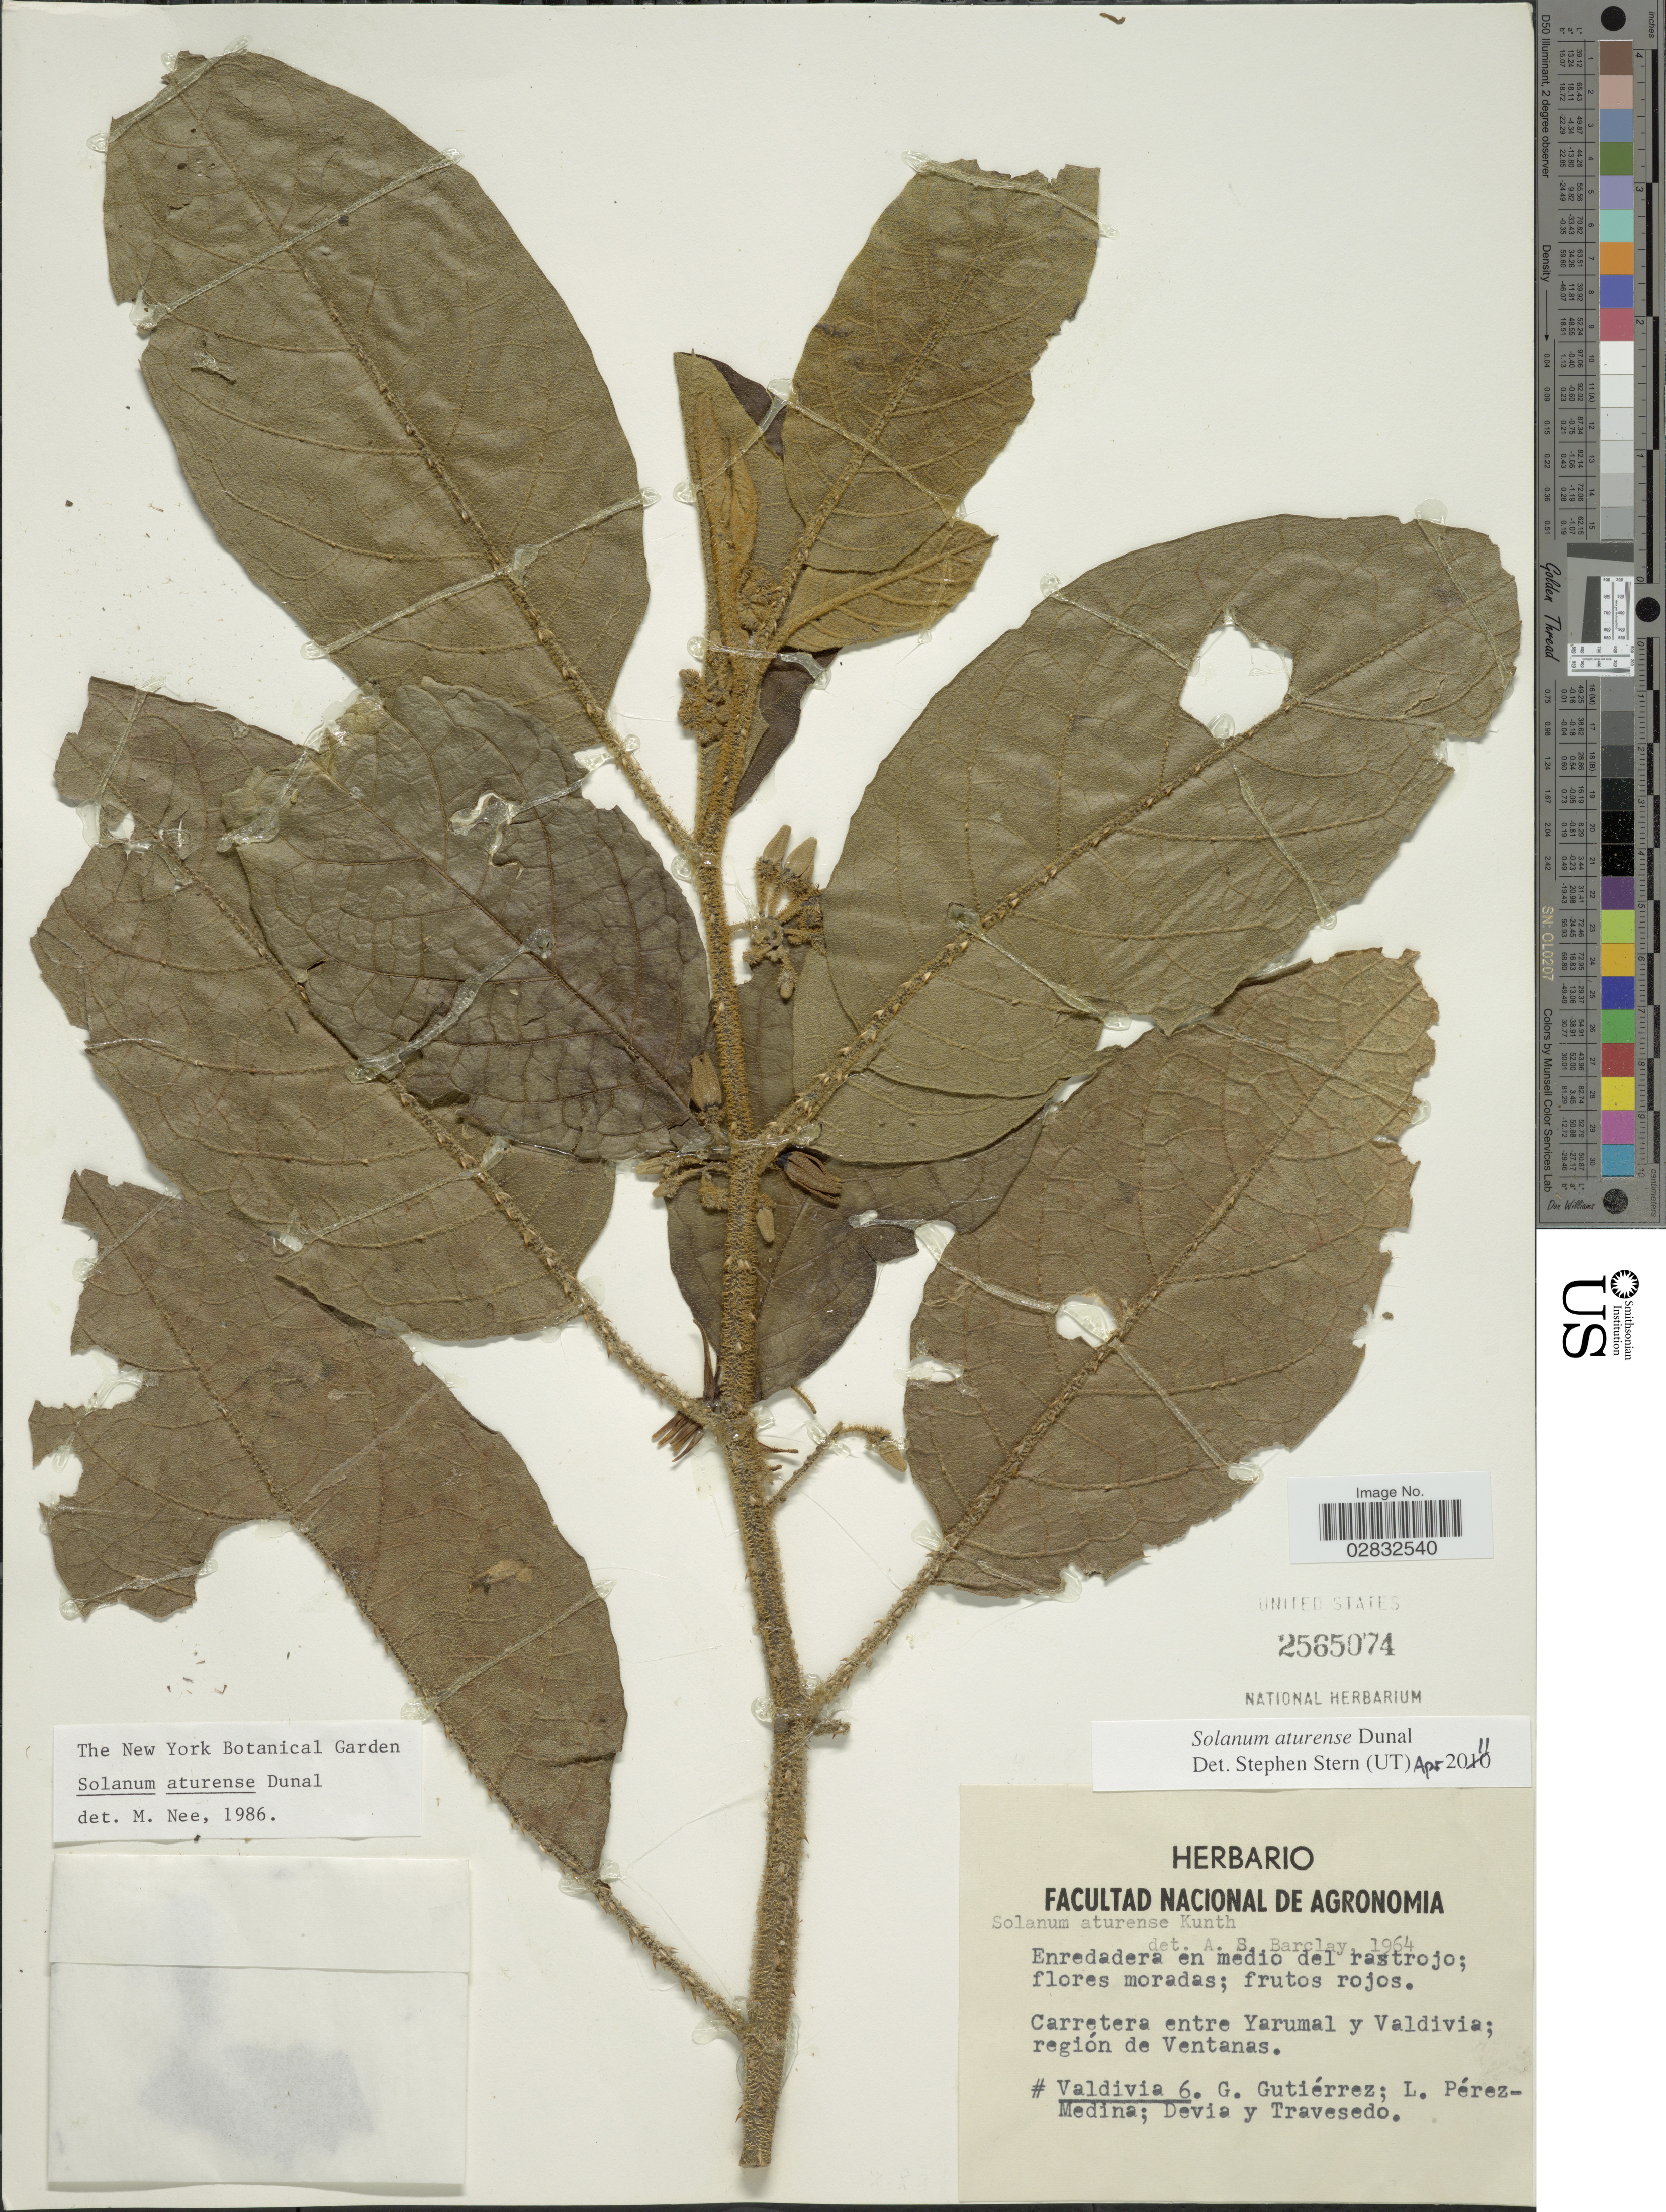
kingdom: Plantae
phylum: Tracheophyta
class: Magnoliopsida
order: Solanales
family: Solanaceae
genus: Solanum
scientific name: Solanum aturense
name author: Dunal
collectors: G. Gutiérrez, L. Pérez-Medina, -. Devia & E. Travecedo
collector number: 6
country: Colombia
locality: Carretera entre Yarumal y Valdivia, región de Ventanas.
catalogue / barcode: US 2565074